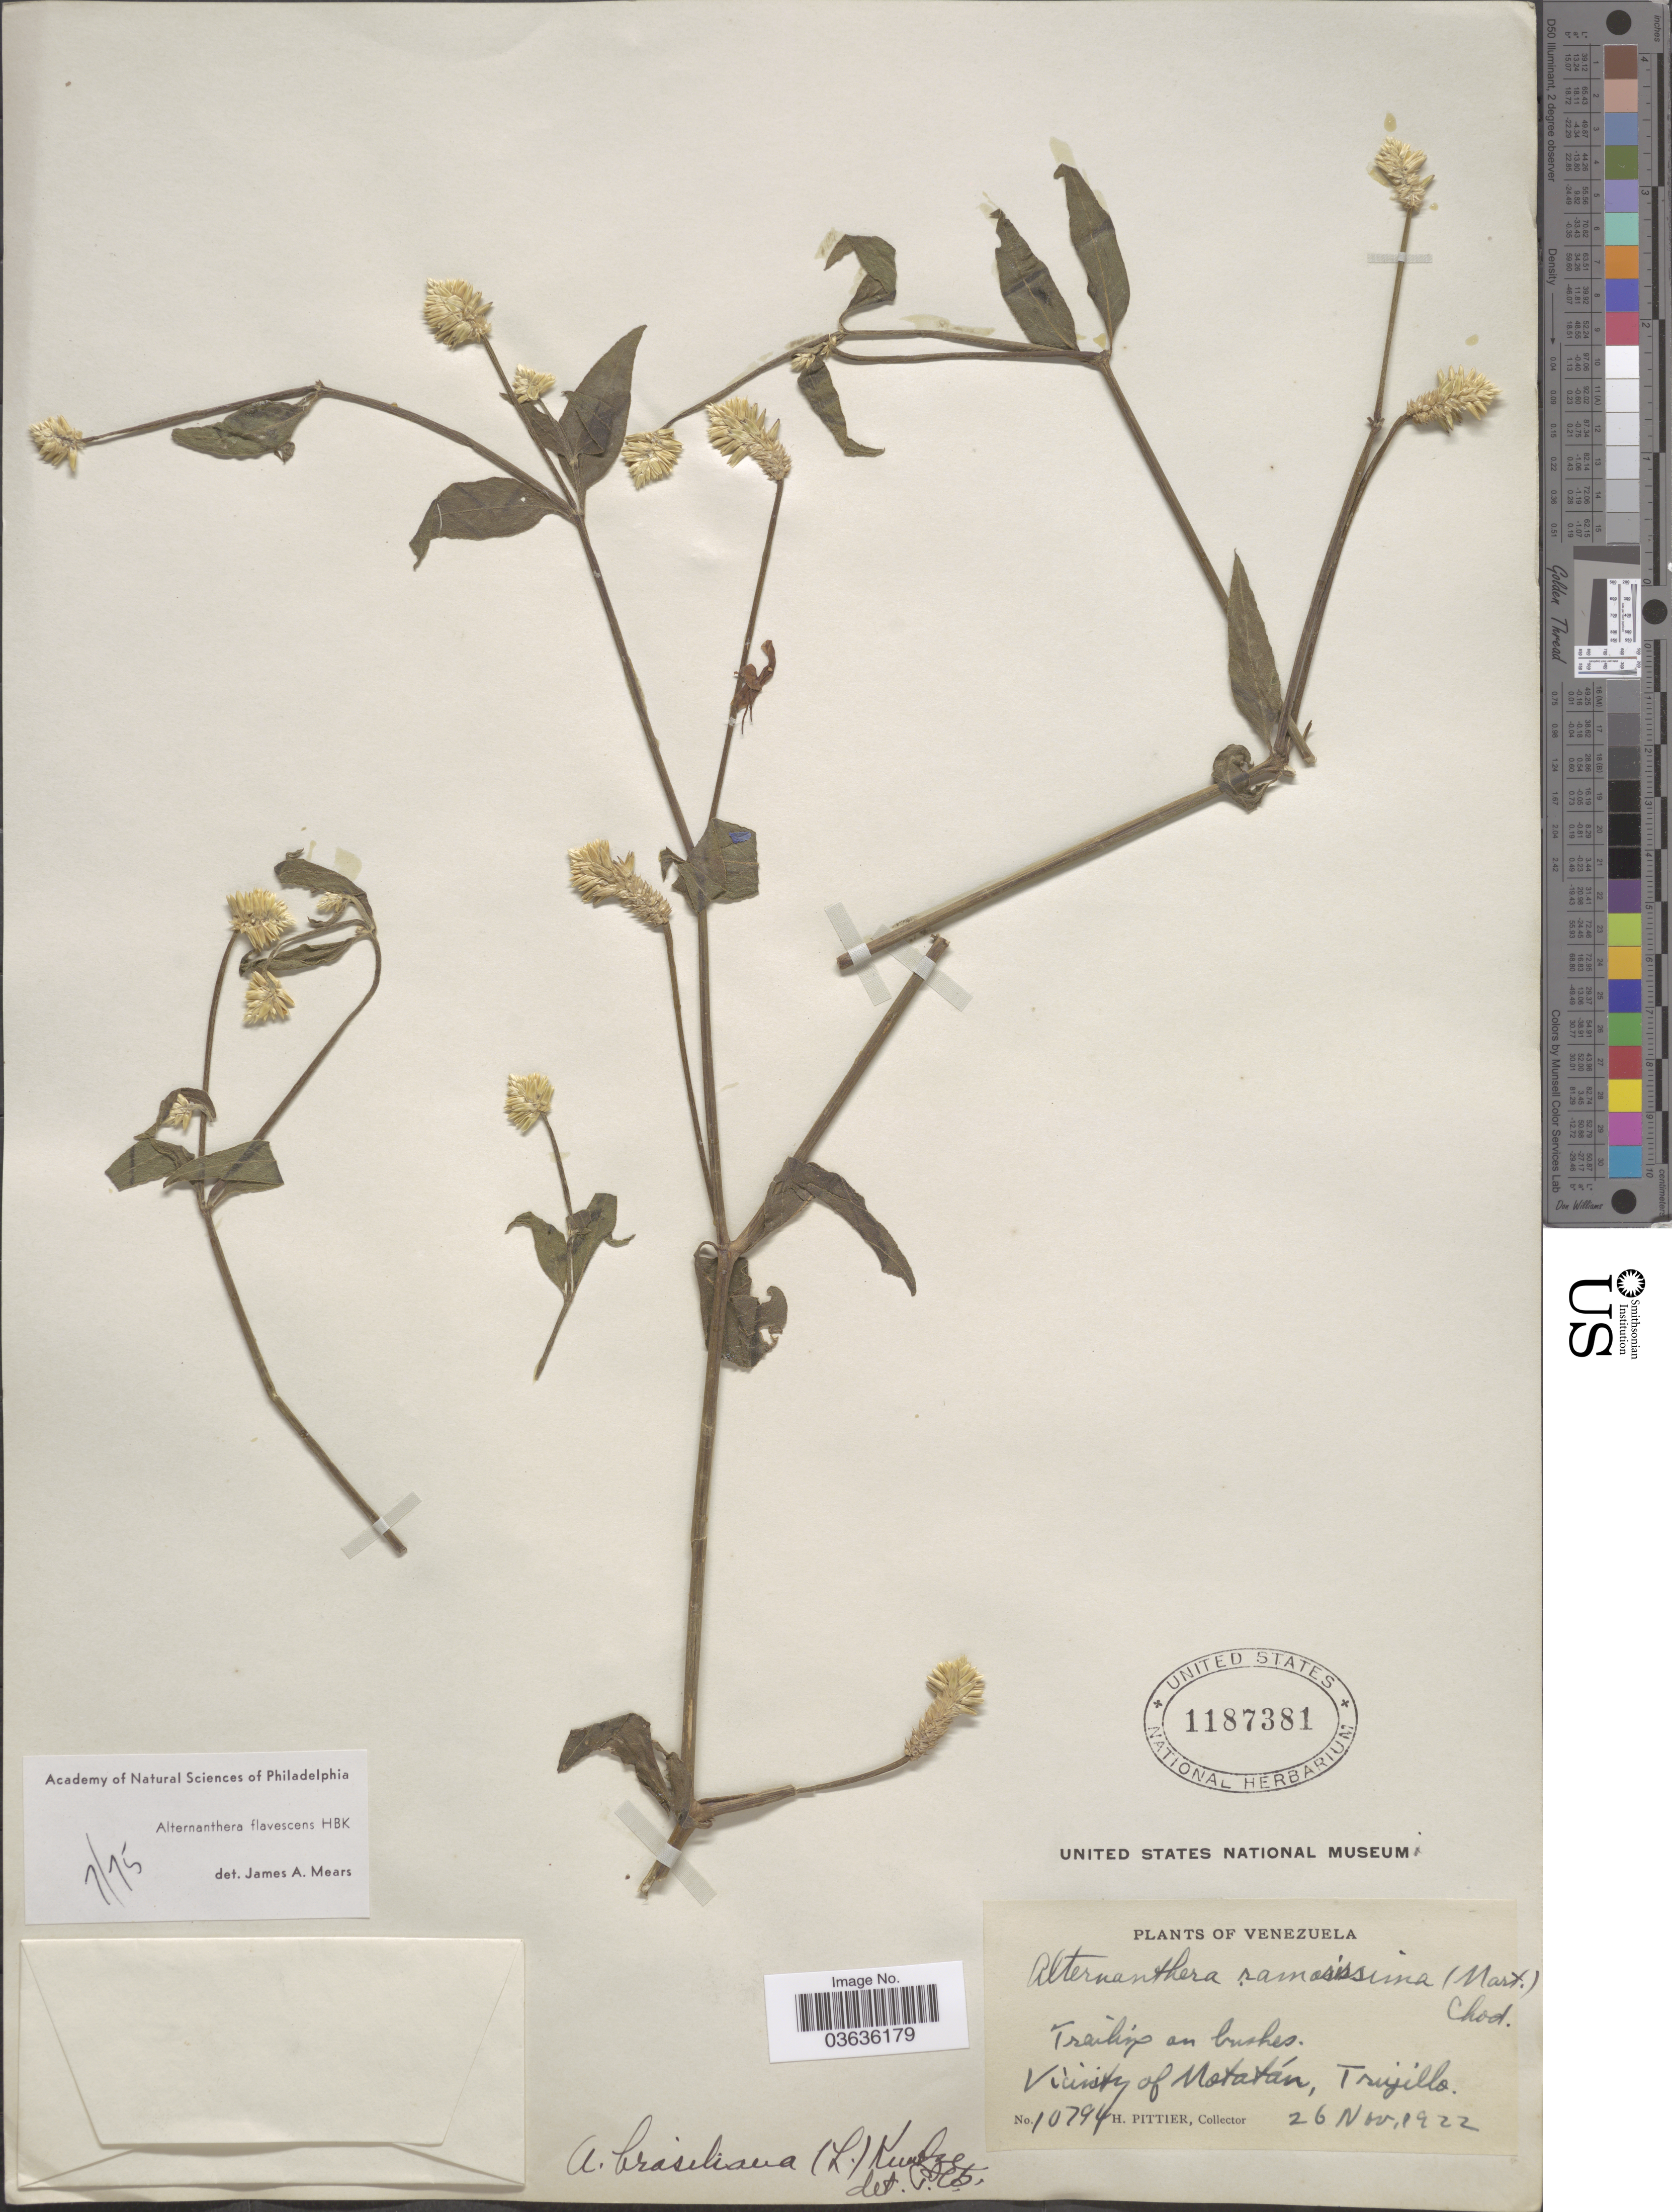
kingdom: Plantae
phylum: Tracheophyta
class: Magnoliopsida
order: Caryophyllales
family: Amaranthaceae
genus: Alternanthera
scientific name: Alternanthera flavescens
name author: Kunth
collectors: H. F. Pittier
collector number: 10794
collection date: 1922-11-26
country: Venezuela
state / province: Trujillo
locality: Trailing on bushes. Vicinity of Motatán.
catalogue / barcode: US 1187381